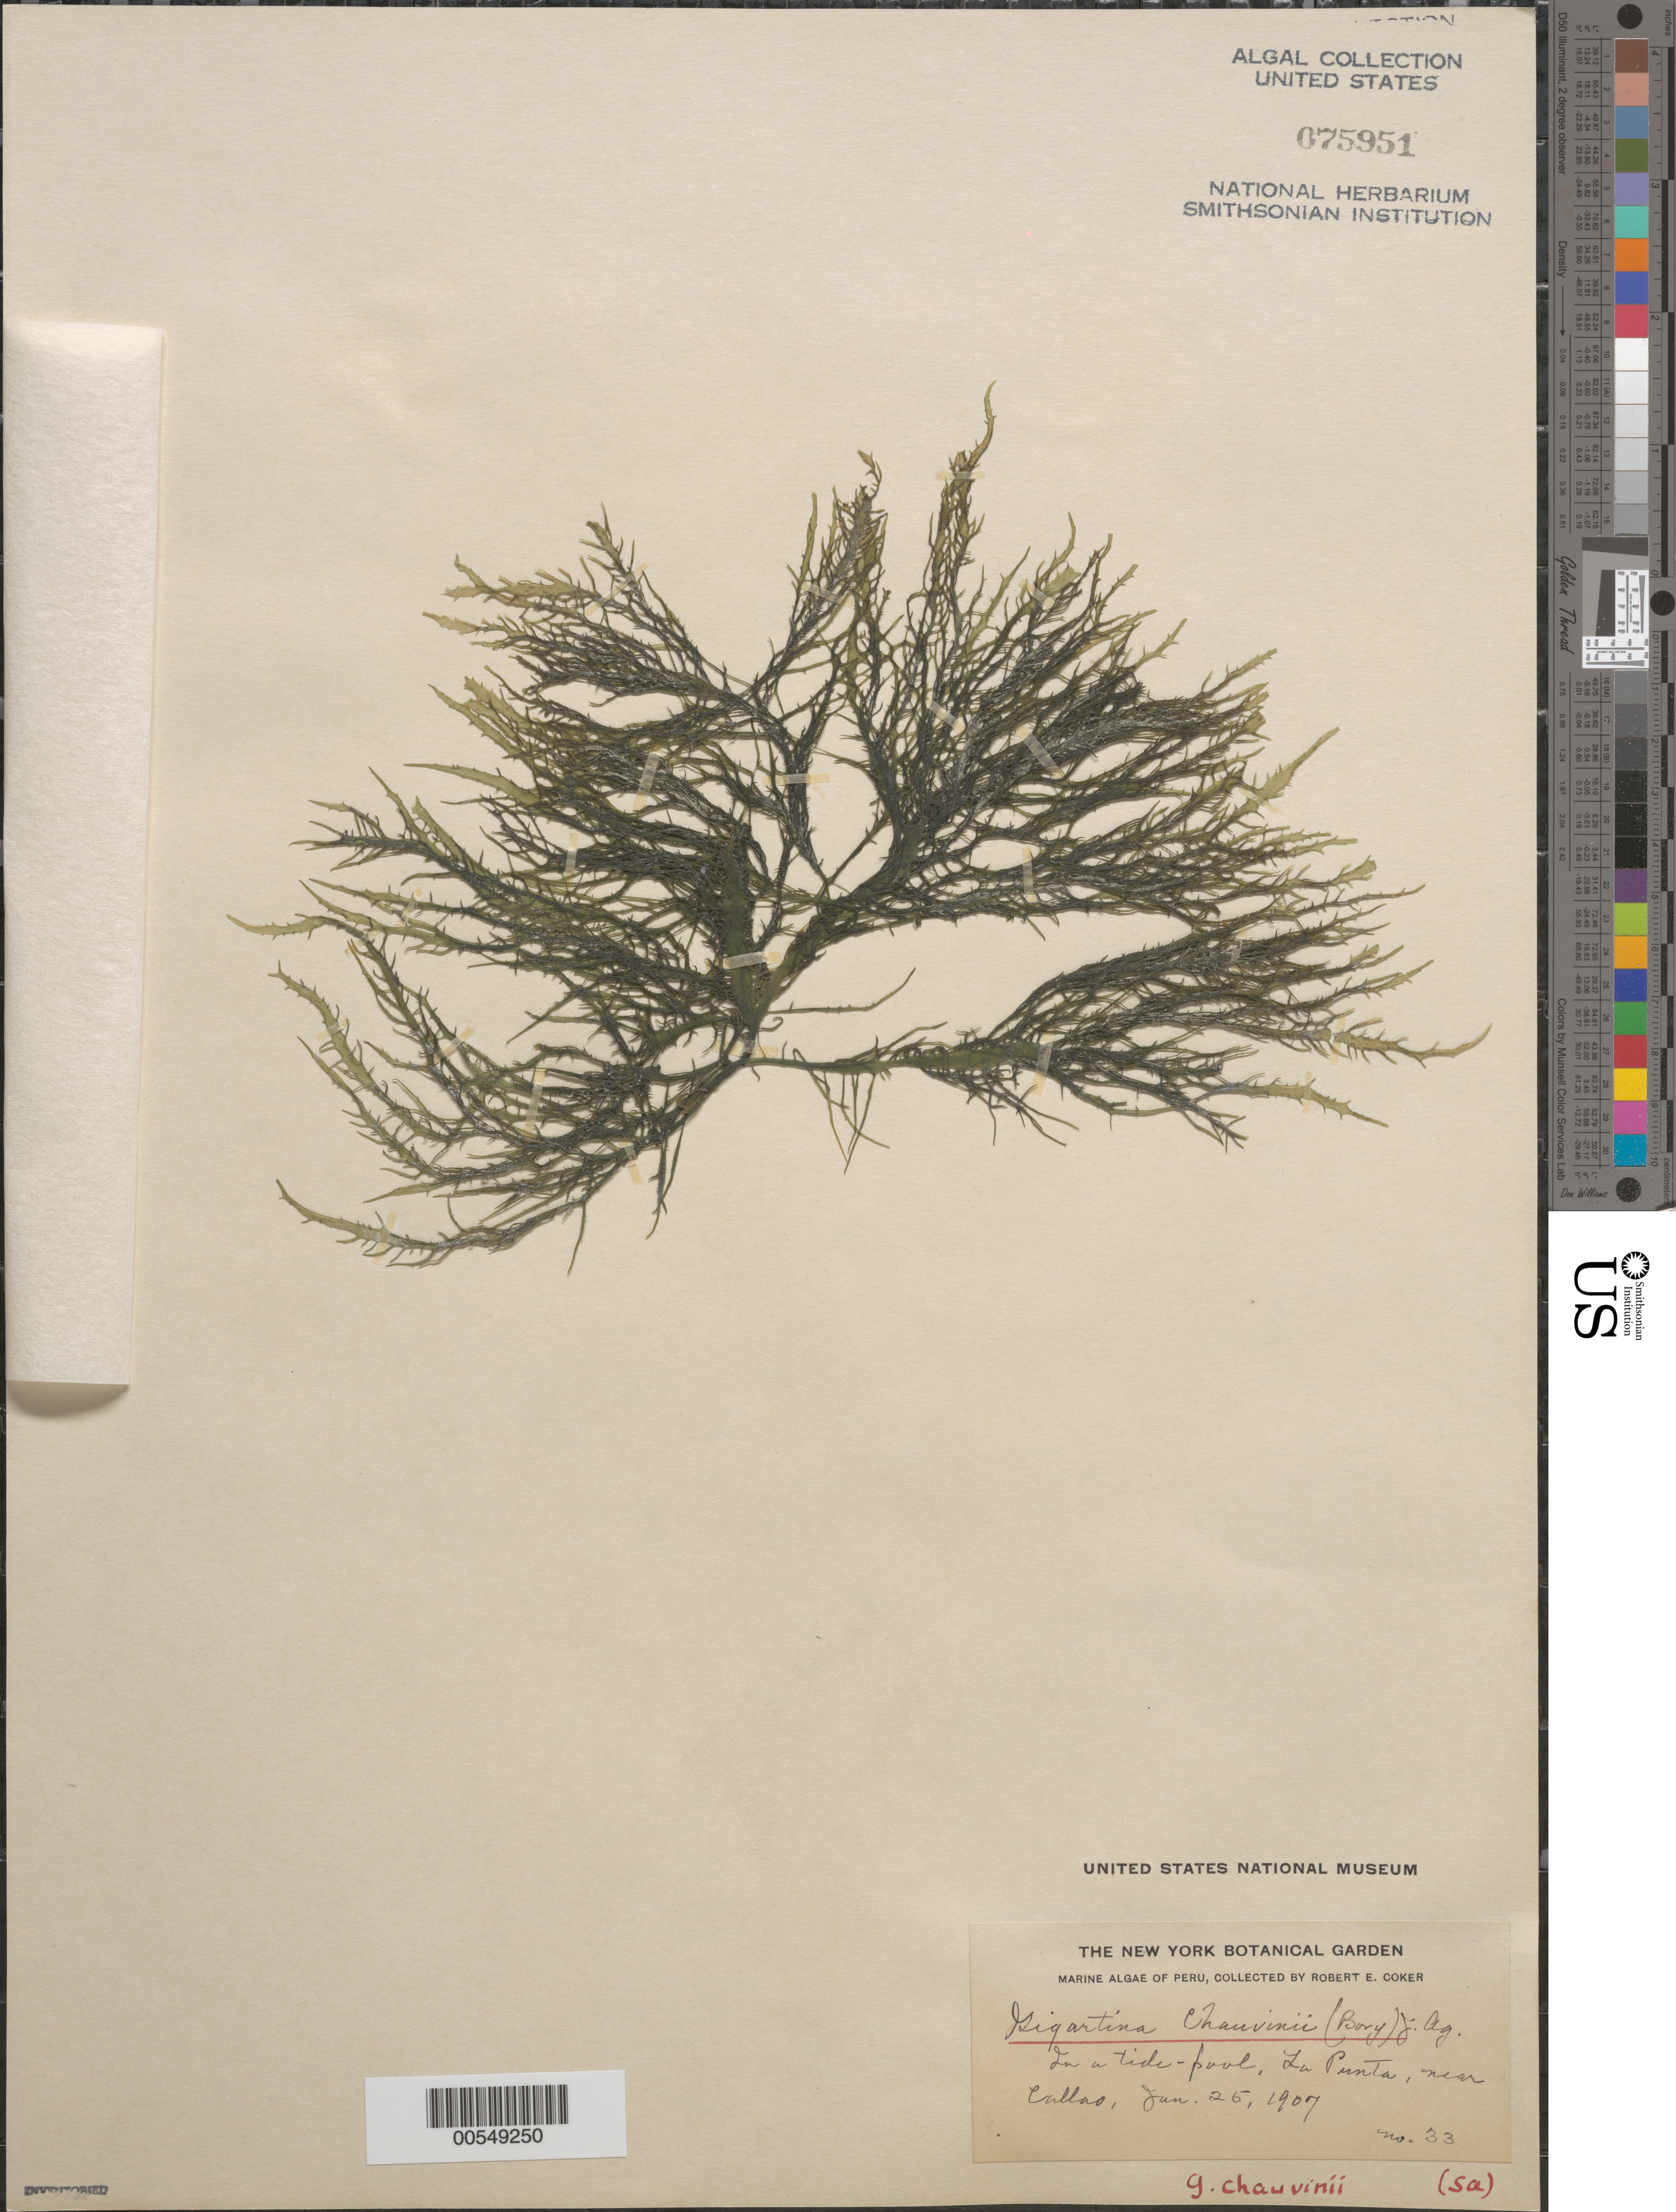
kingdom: Plantae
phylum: Rhodophyta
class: Florideophyceae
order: Gigartinales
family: Gigartinaceae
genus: Chondracanthus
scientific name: Chondracanthus chauvinii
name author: (Bory) Kütz.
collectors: R. Coker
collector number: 33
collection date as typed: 25 Jan 1907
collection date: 1907-01-25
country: Peru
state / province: Callao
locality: La Punta, Callao area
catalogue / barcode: US 75951